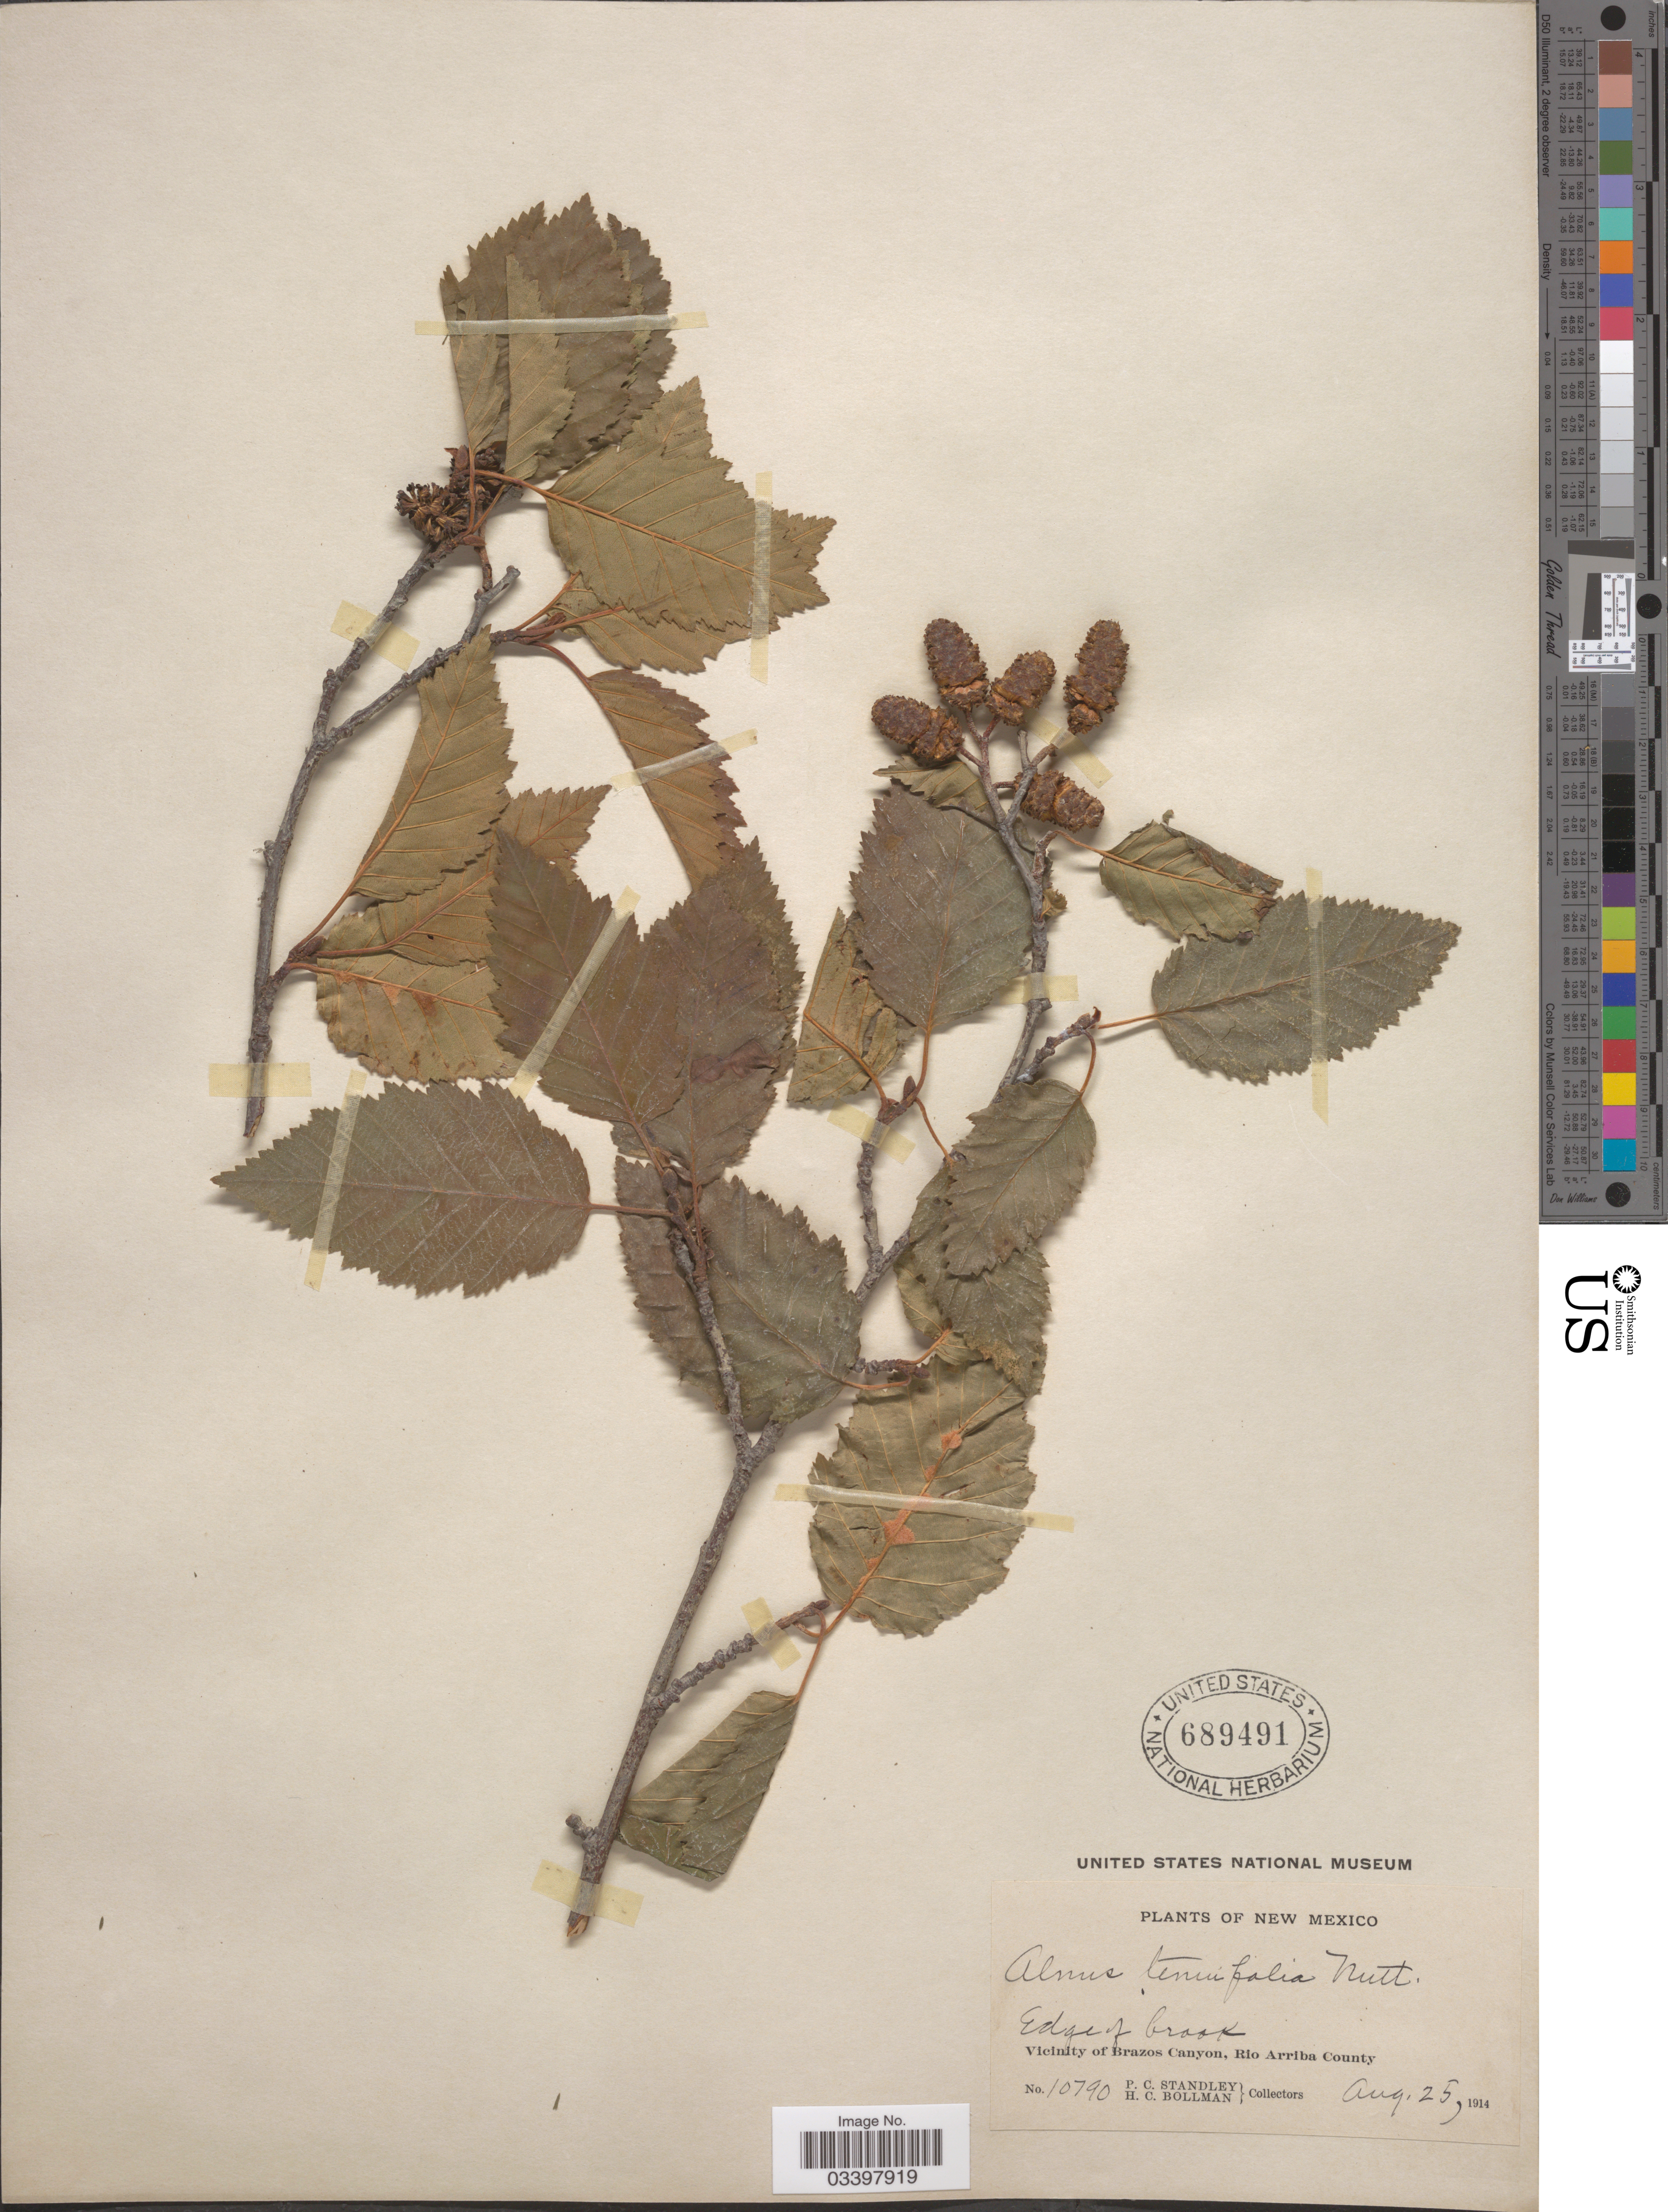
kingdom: Plantae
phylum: Tracheophyta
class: Magnoliopsida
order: Fagales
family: Betulaceae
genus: Alnus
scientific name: Alnus incana subsp. tenuifolia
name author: (Nutt.) Breitung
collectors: P. C. Standley & H. C. Bollman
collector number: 10790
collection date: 1914-08-25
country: United States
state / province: New Mexico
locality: Vicinity of Brazos Canyon, Rio Arriba County.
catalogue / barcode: US 689491